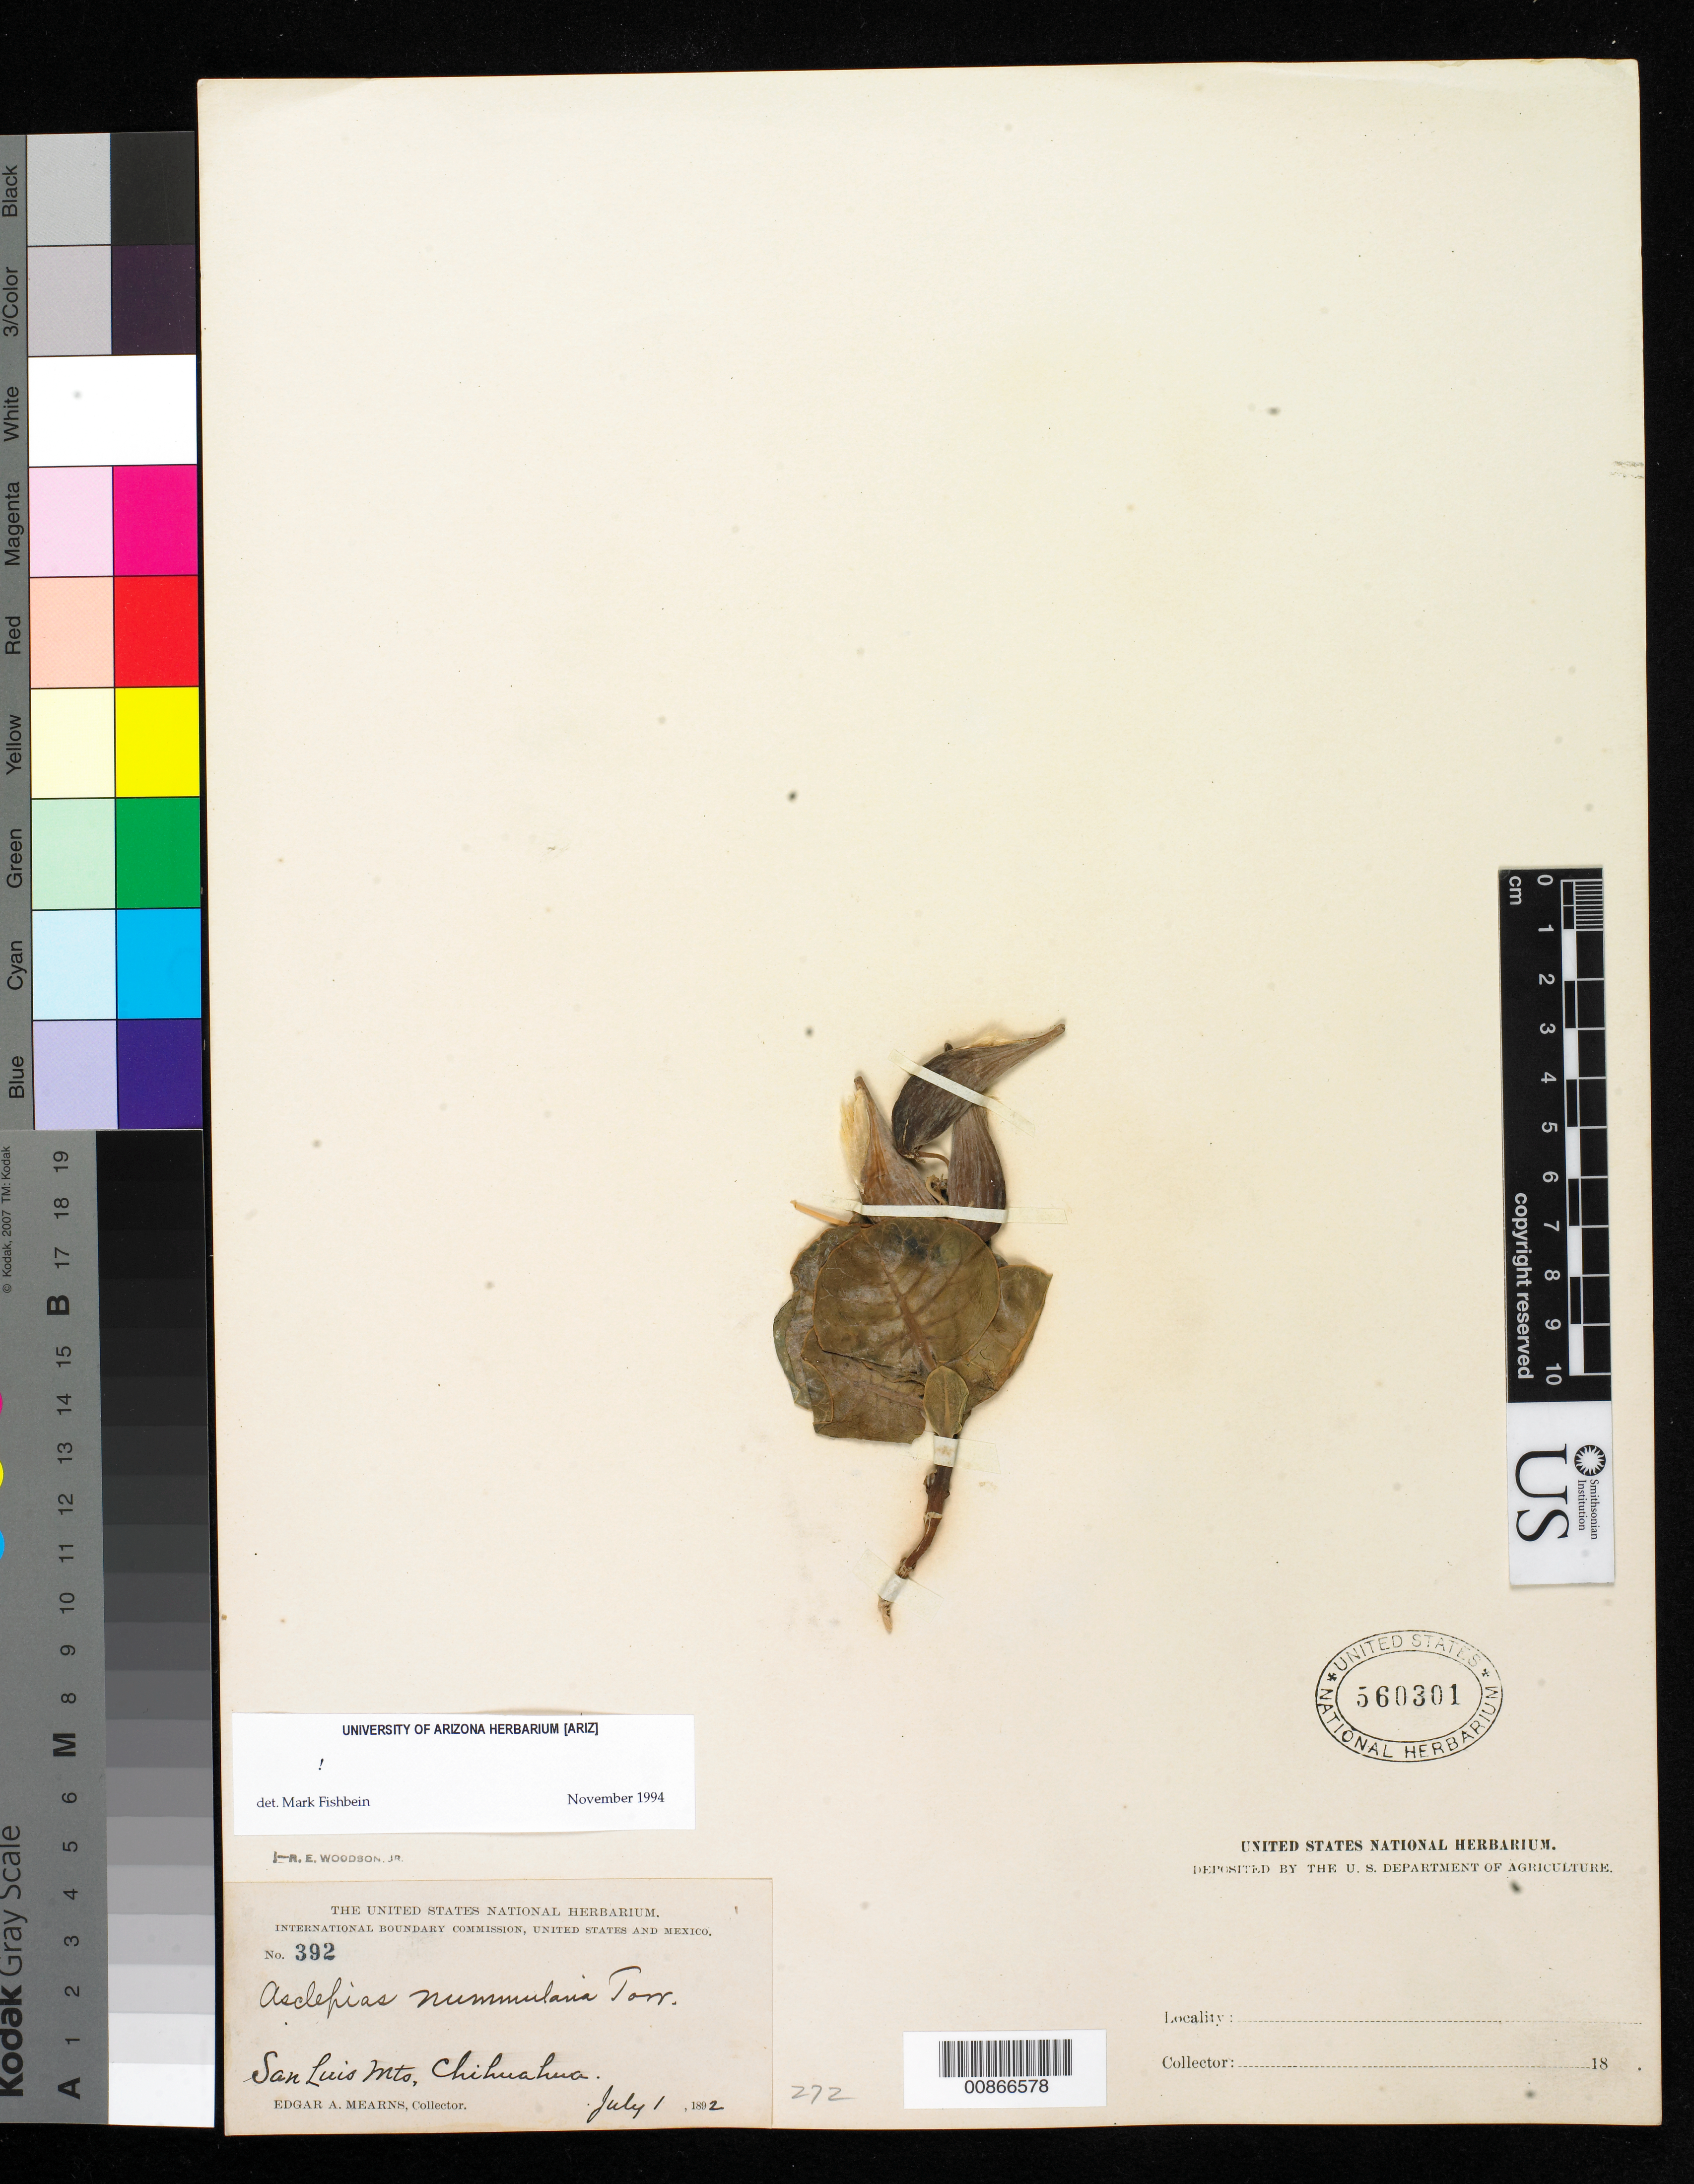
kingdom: Plantae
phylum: Tracheophyta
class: Magnoliopsida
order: Gentianales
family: Apocynaceae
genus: Asclepias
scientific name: Asclepias nummularia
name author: Torr.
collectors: E. A. Mearns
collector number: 392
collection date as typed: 01 Jul 1892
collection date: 1892-07-01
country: Mexico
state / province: Chihuahua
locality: San Luis Mts., Chihuahua.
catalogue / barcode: US 560301